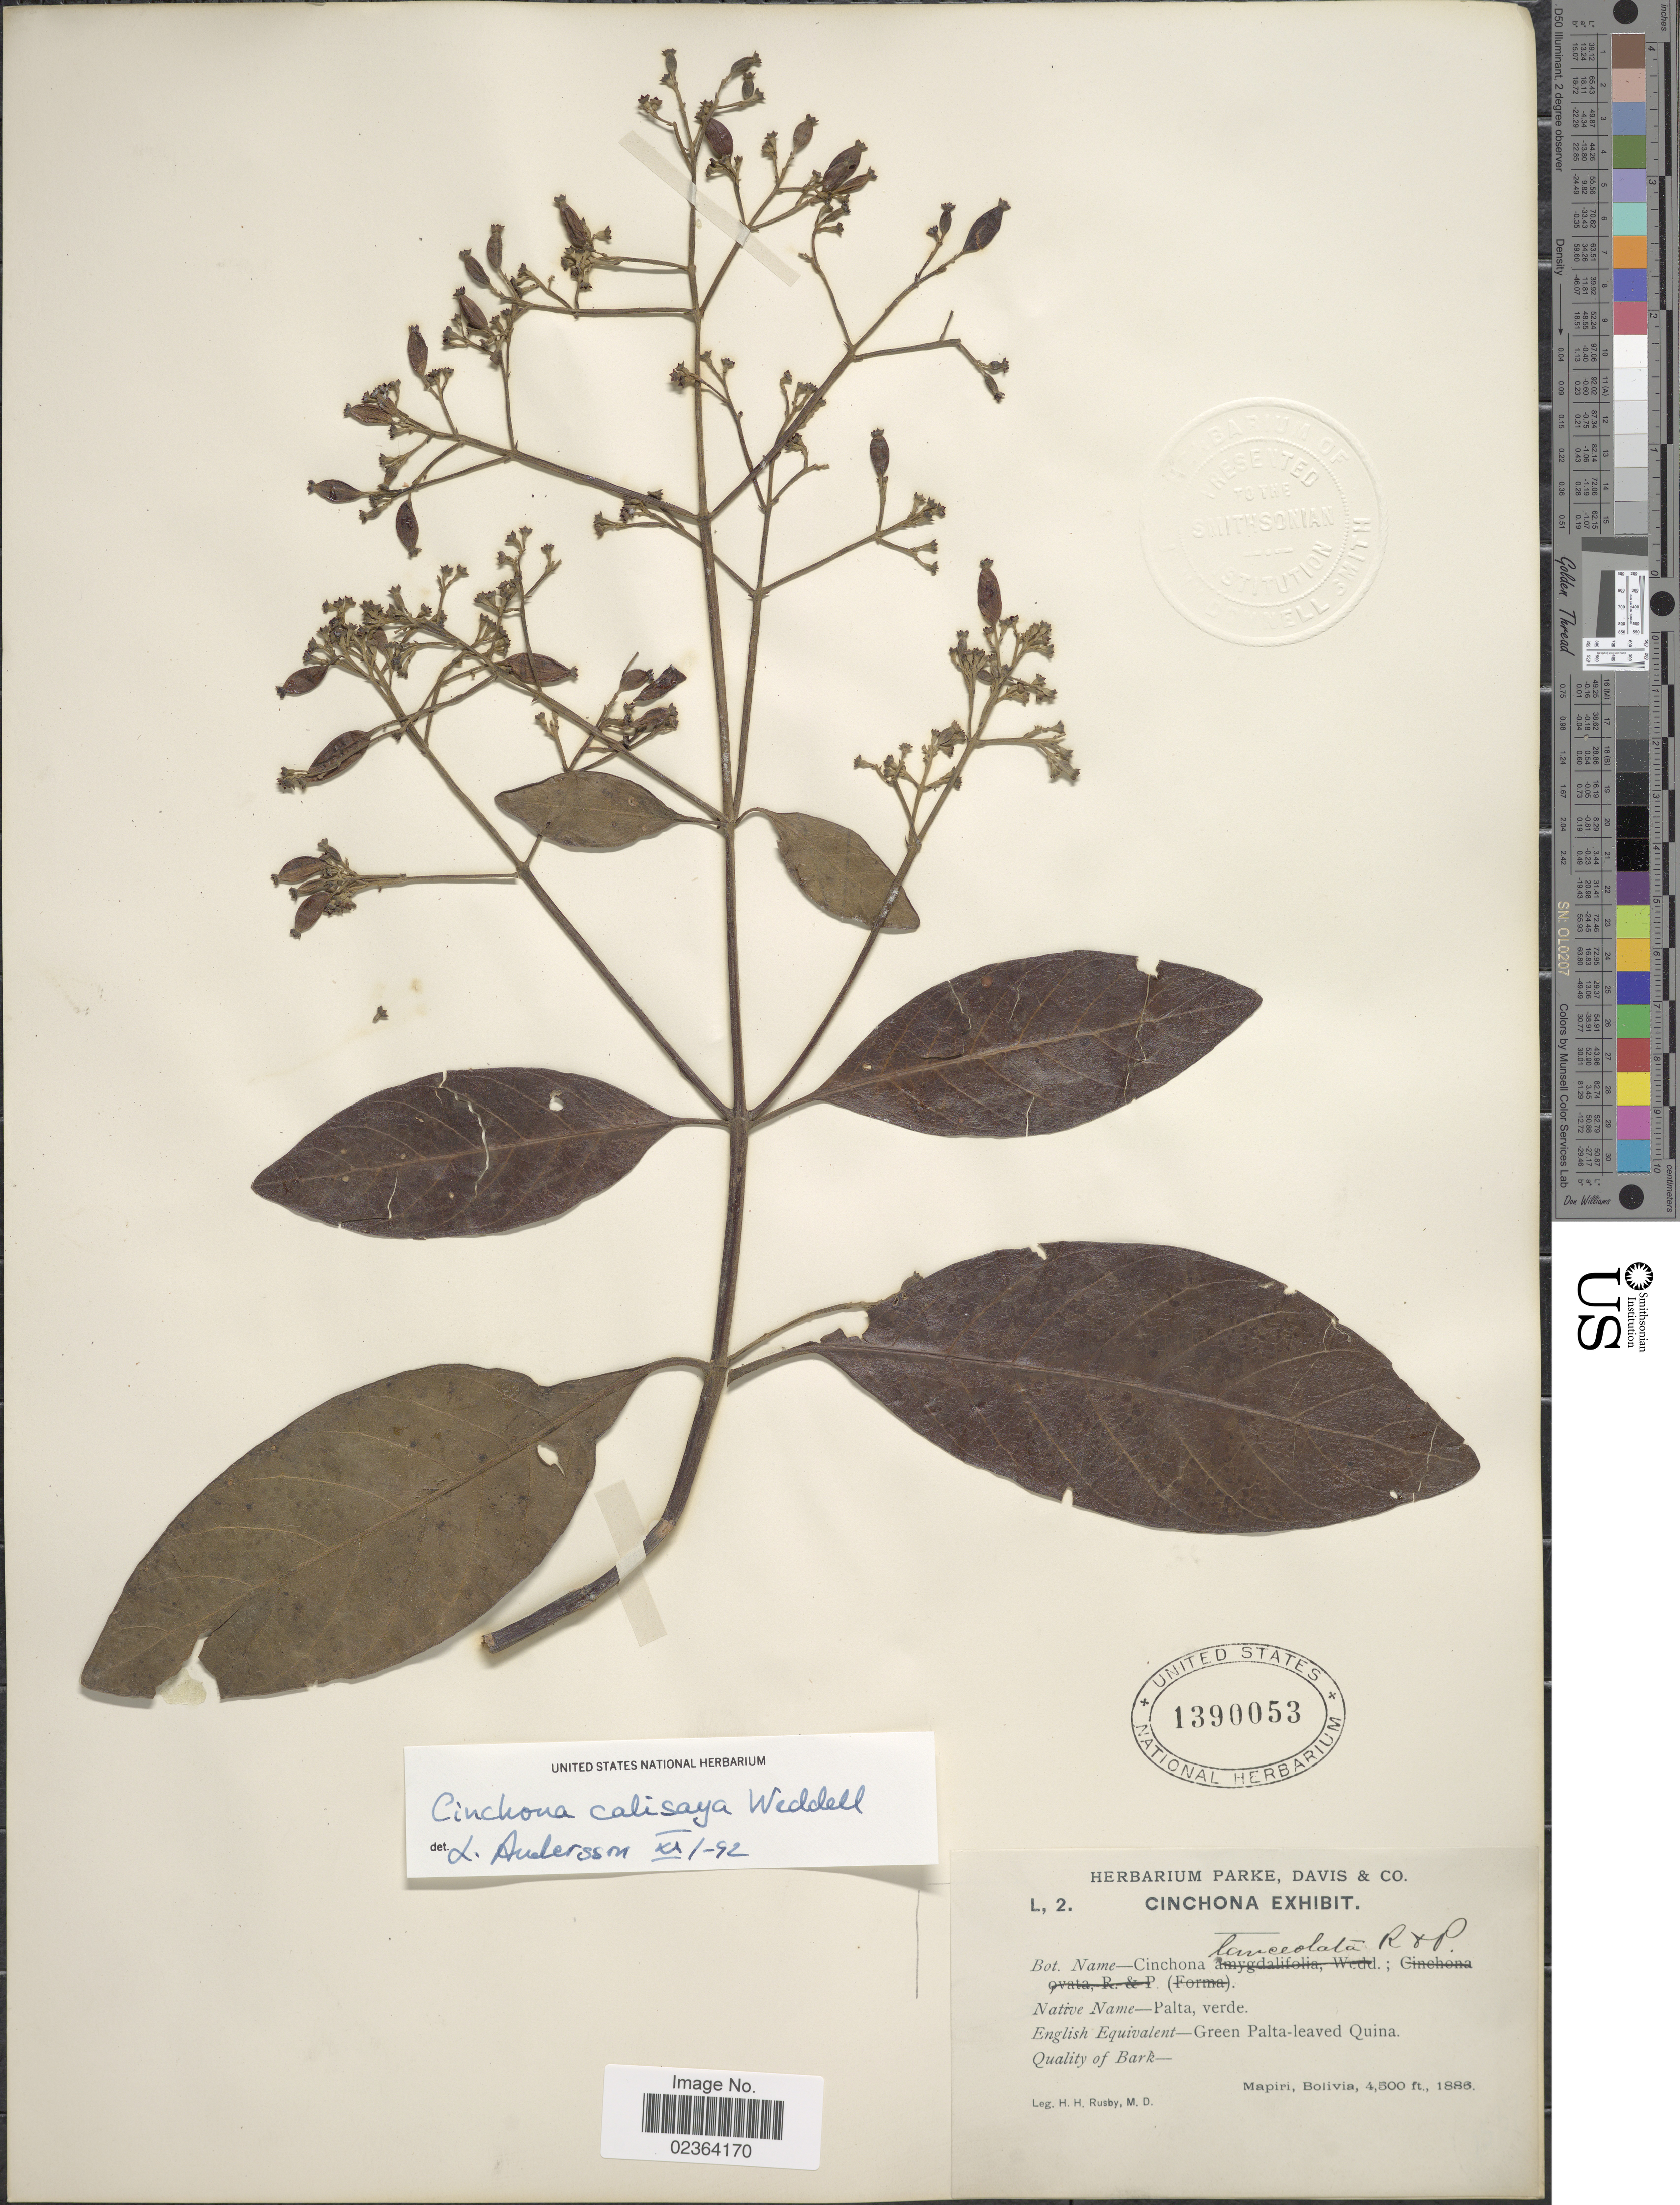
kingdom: Plantae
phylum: Tracheophyta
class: Magnoliopsida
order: Gentianales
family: Rubiaceae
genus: Cinchona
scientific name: Cinchona calisaya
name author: Wedd.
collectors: H. H. Rusby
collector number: L, 2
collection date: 1886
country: Bolivia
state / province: La Páz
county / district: Larecaja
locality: Mapiri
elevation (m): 1372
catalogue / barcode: US 1390053